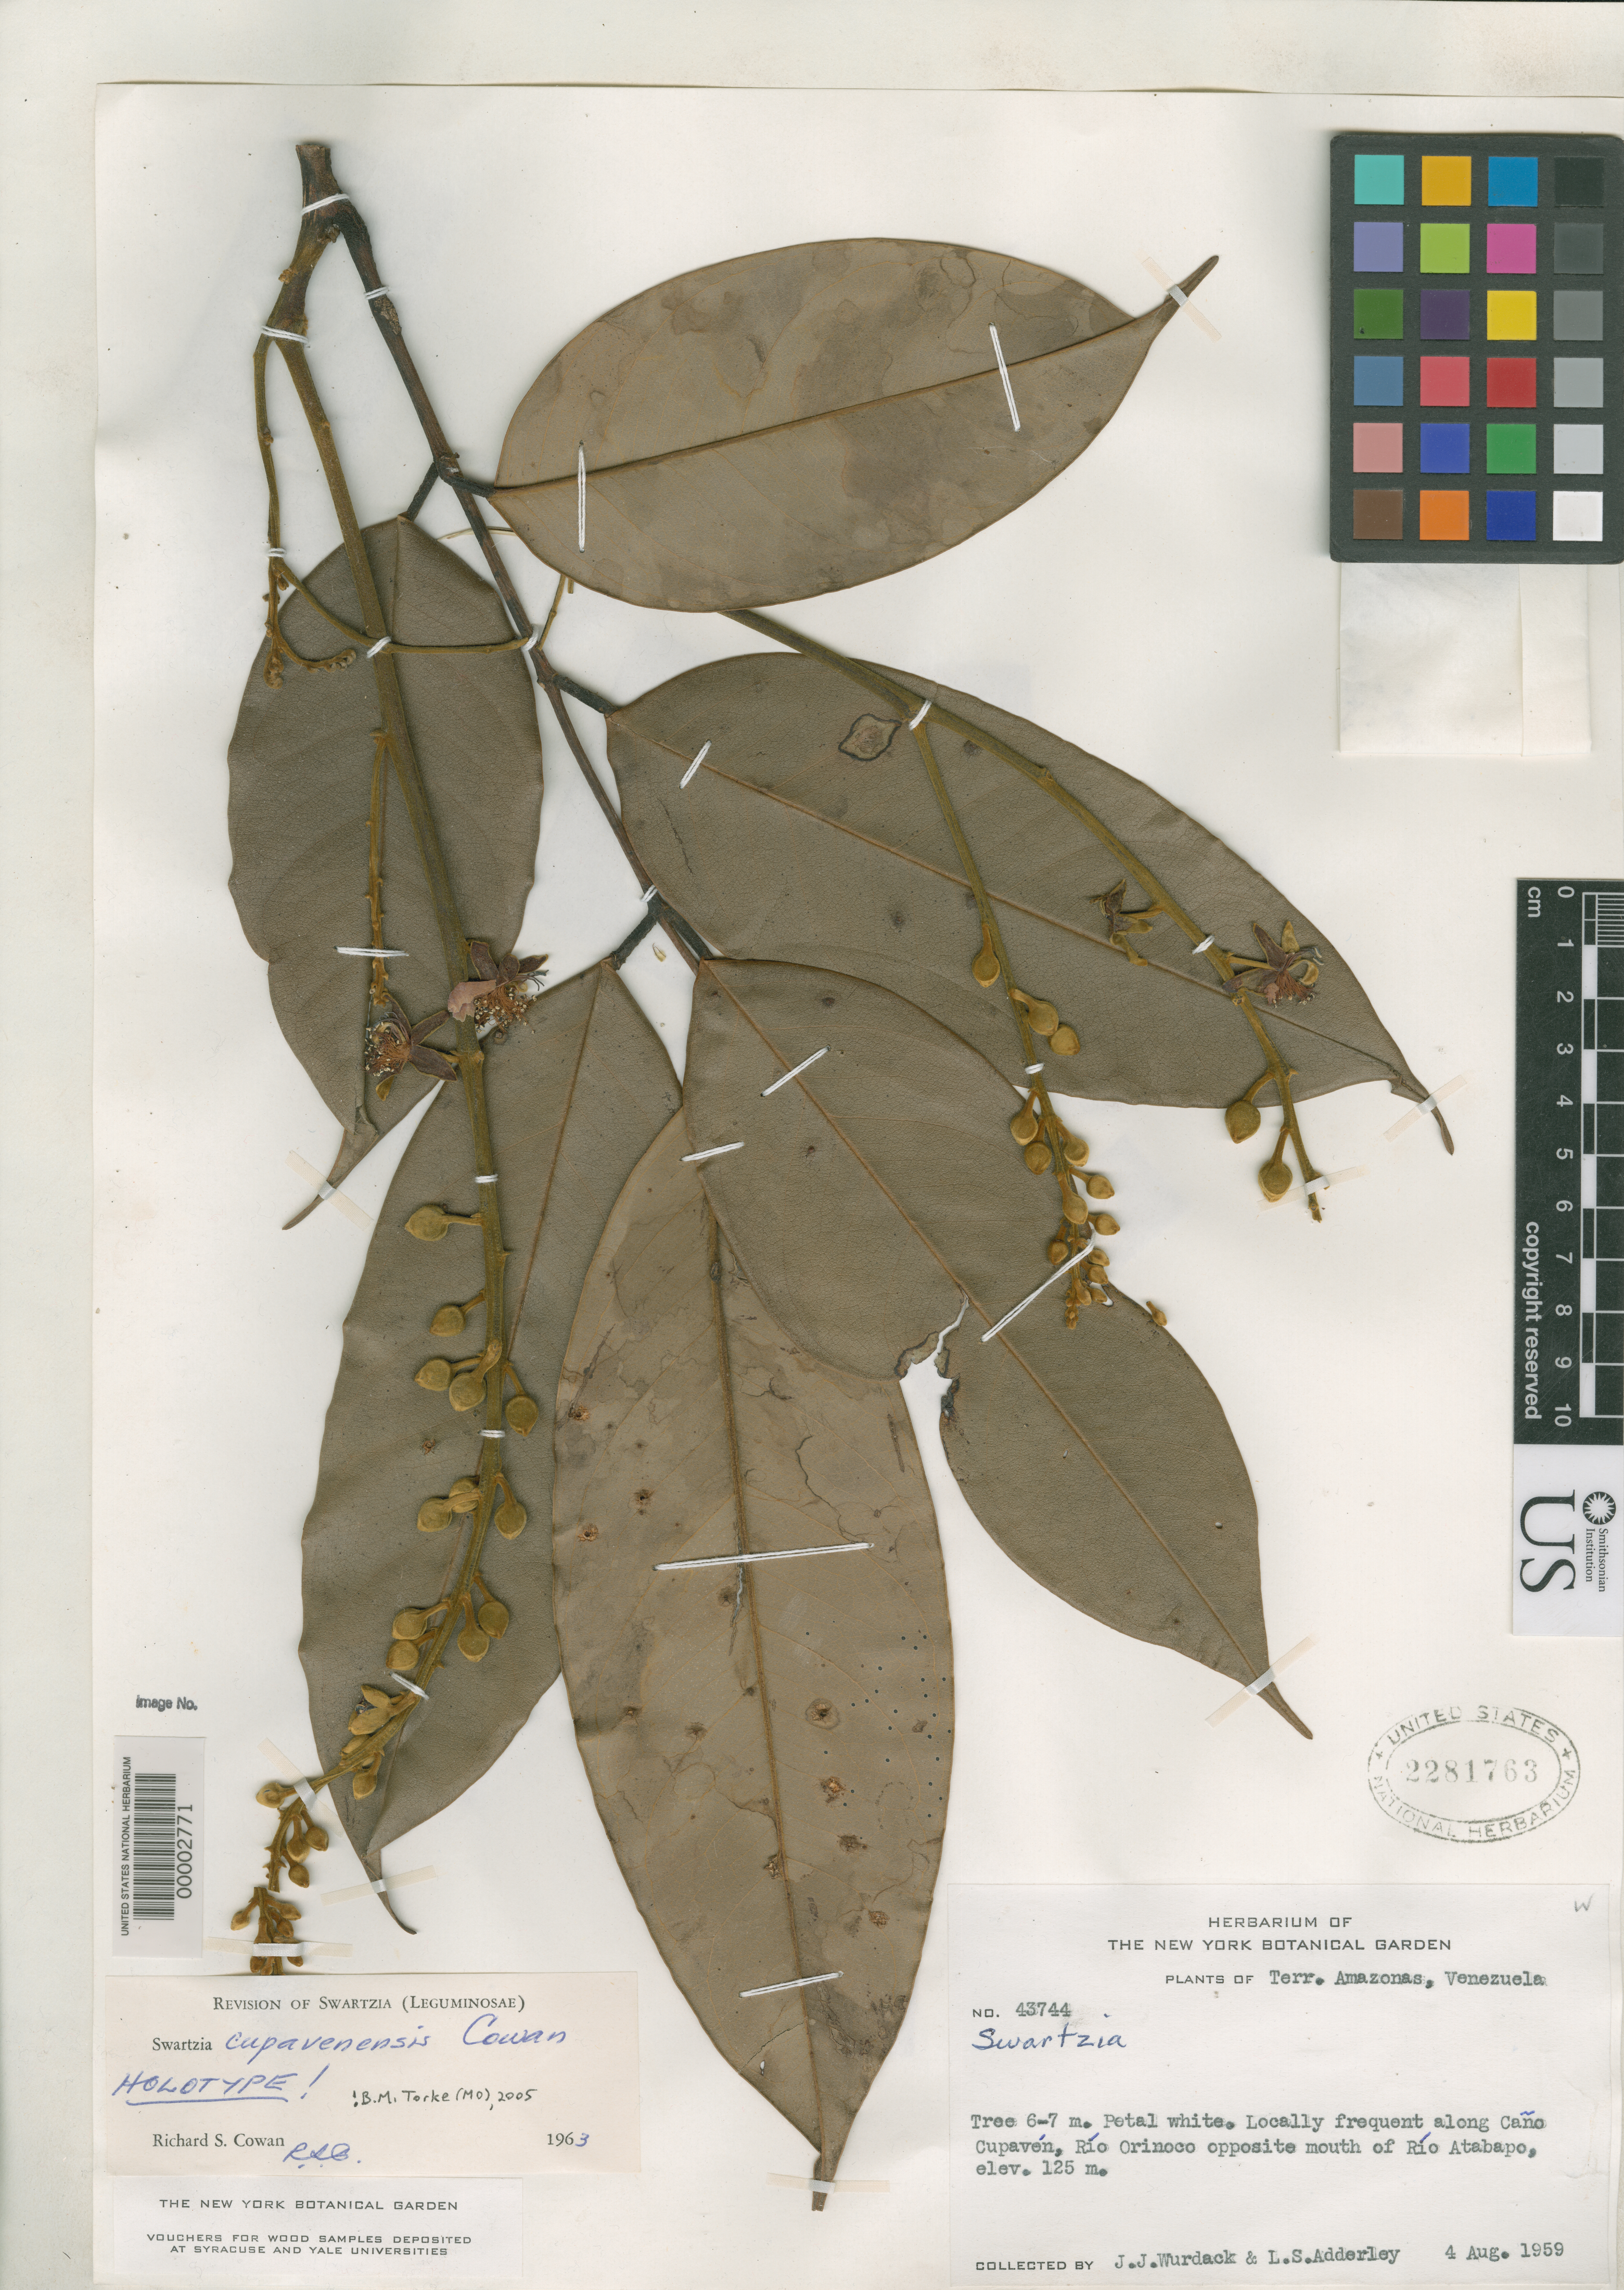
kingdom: Plantae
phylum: Tracheophyta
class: Magnoliopsida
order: Fabales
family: Fabaceae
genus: Swartzia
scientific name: Swartzia cupavenensis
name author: R.S. Cowan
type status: Holotype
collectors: J. J. Wurdack & L. S. Adderley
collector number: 43744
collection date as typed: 04 Aug 1959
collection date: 1959-08-04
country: Venezuela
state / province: Amazonas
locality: Cano Cupaven, Rio Orinoco opposite mouth of Rio Atabapo.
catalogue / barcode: US 2281763